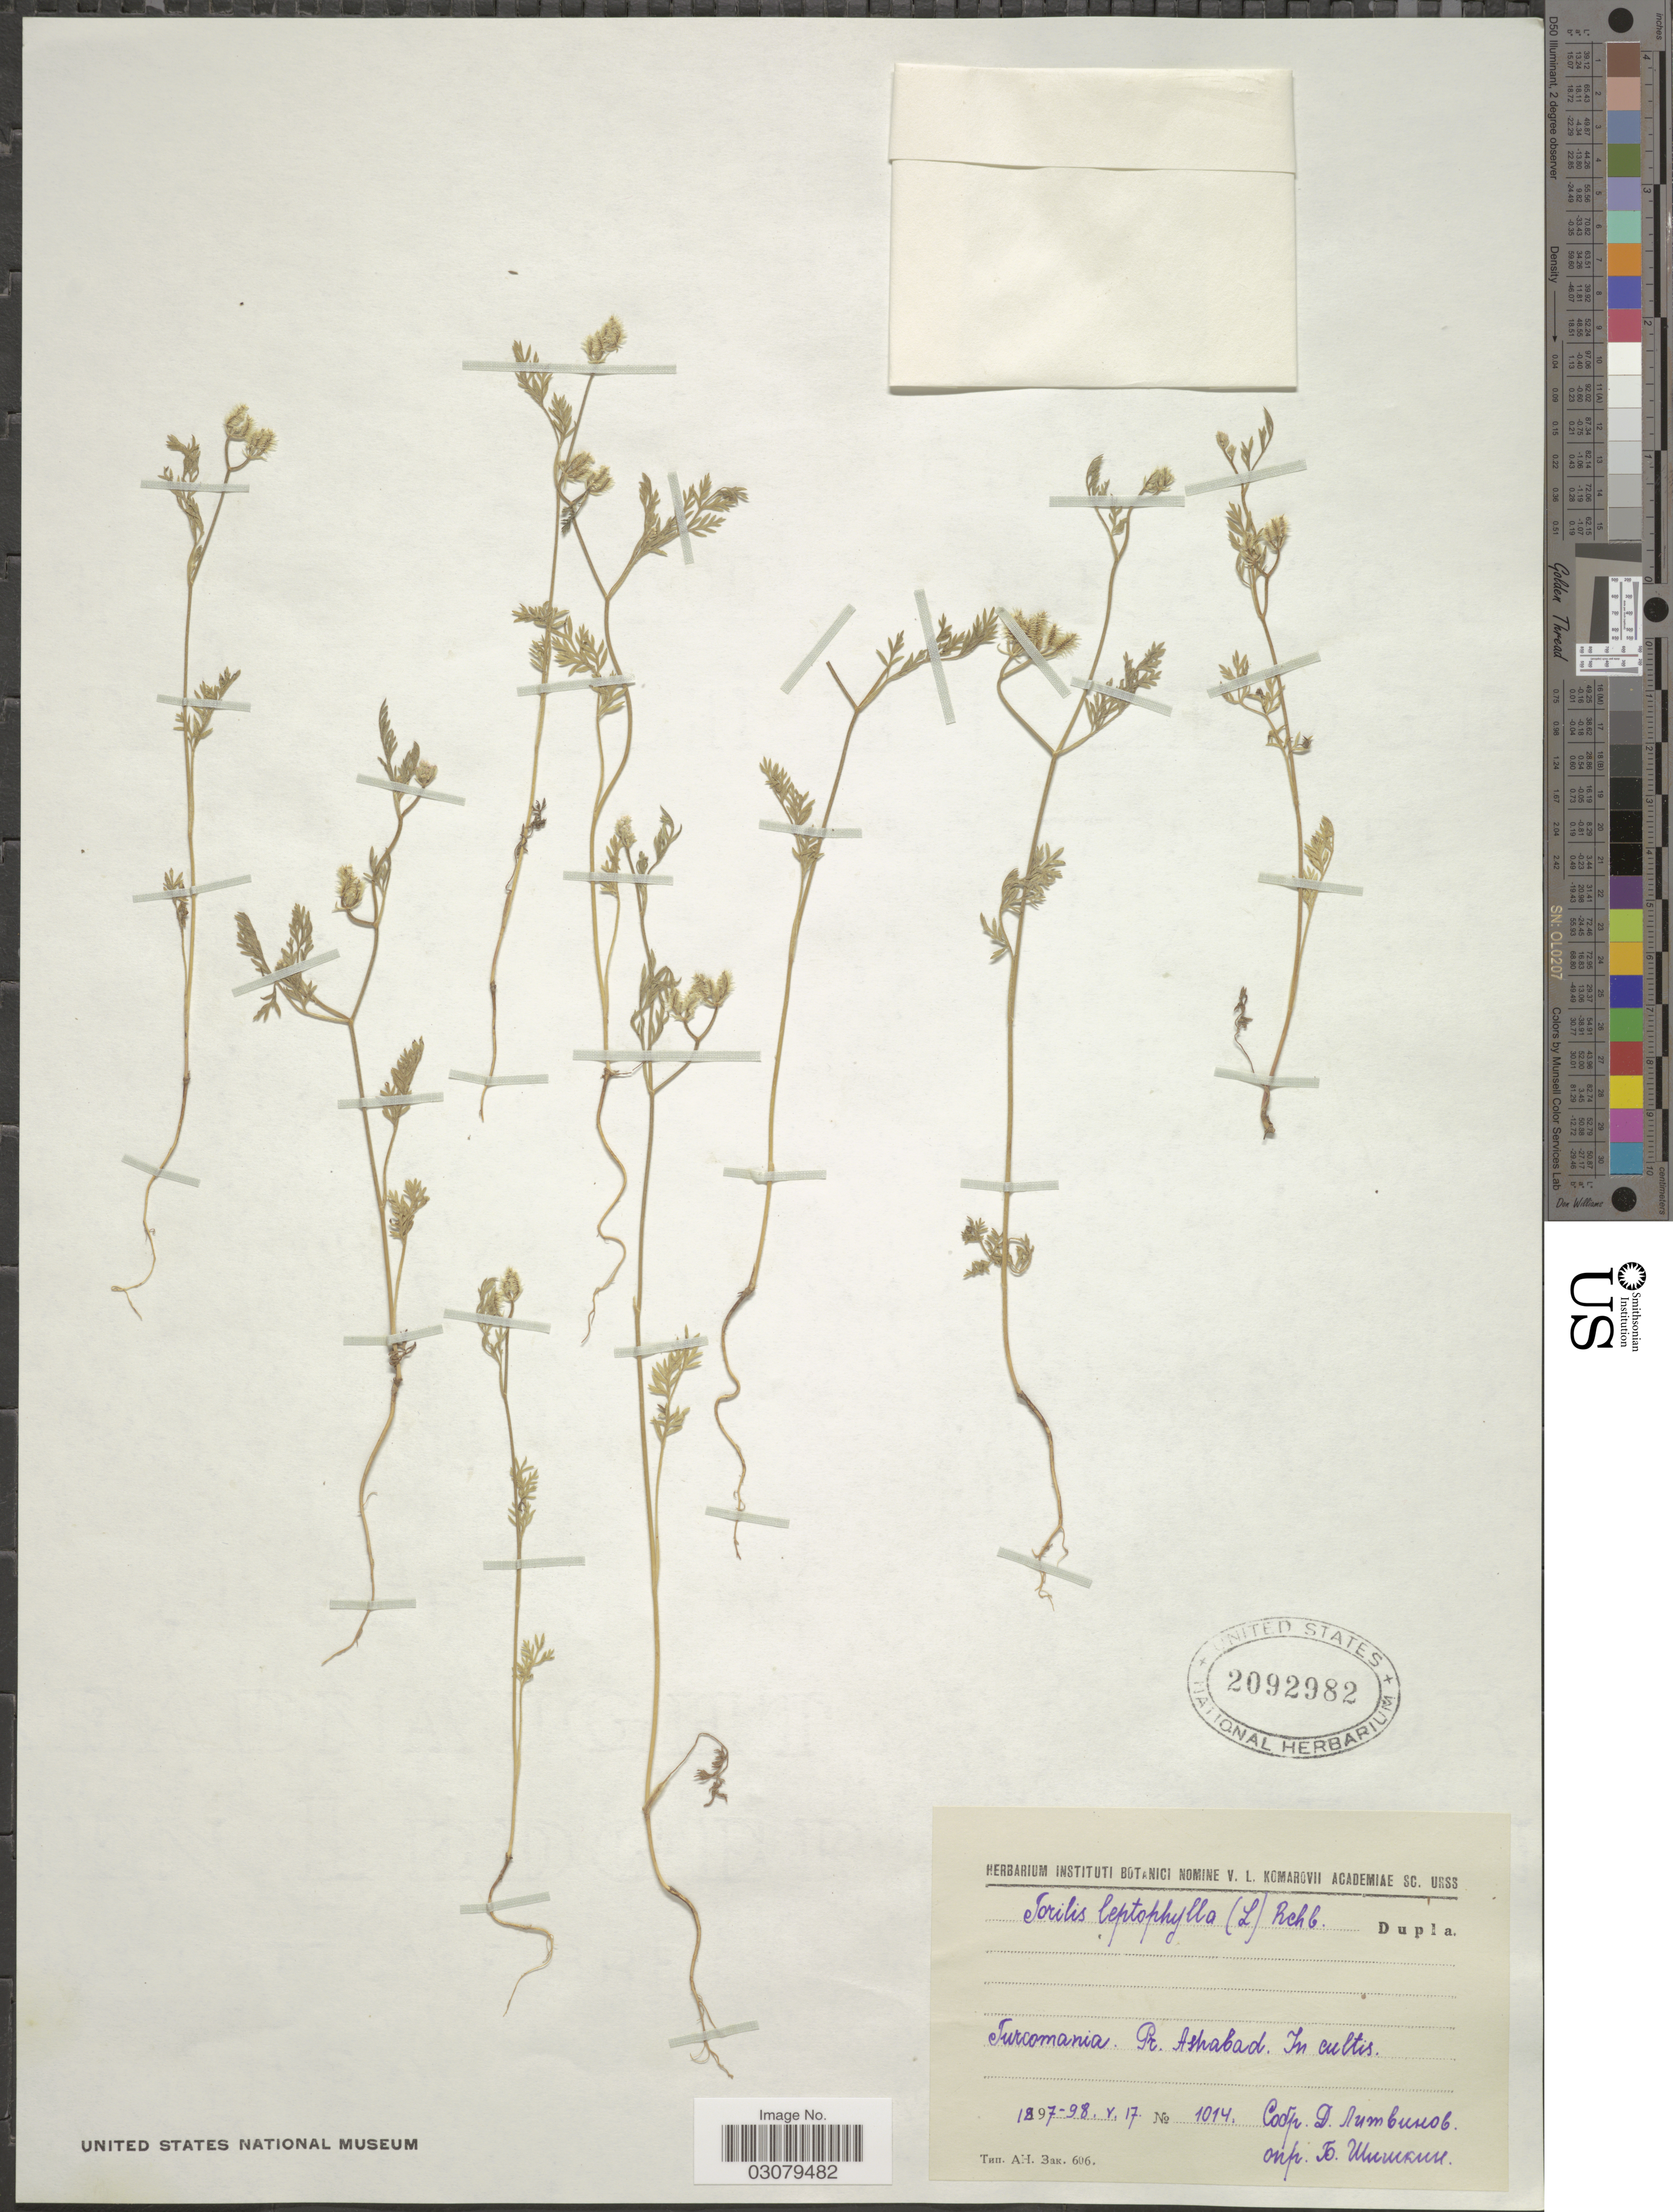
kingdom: Plantae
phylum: Tracheophyta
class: Magnoliopsida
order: Apiales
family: Apiaceae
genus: Torilis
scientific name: Torilis leptophylla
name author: (L.) Rchb. f.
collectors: D. Litwinow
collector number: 1014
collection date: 1897-05-17/1898-05-17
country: Turkmenistan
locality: Turcomania. Pr. Ashabad.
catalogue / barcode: US 2092982